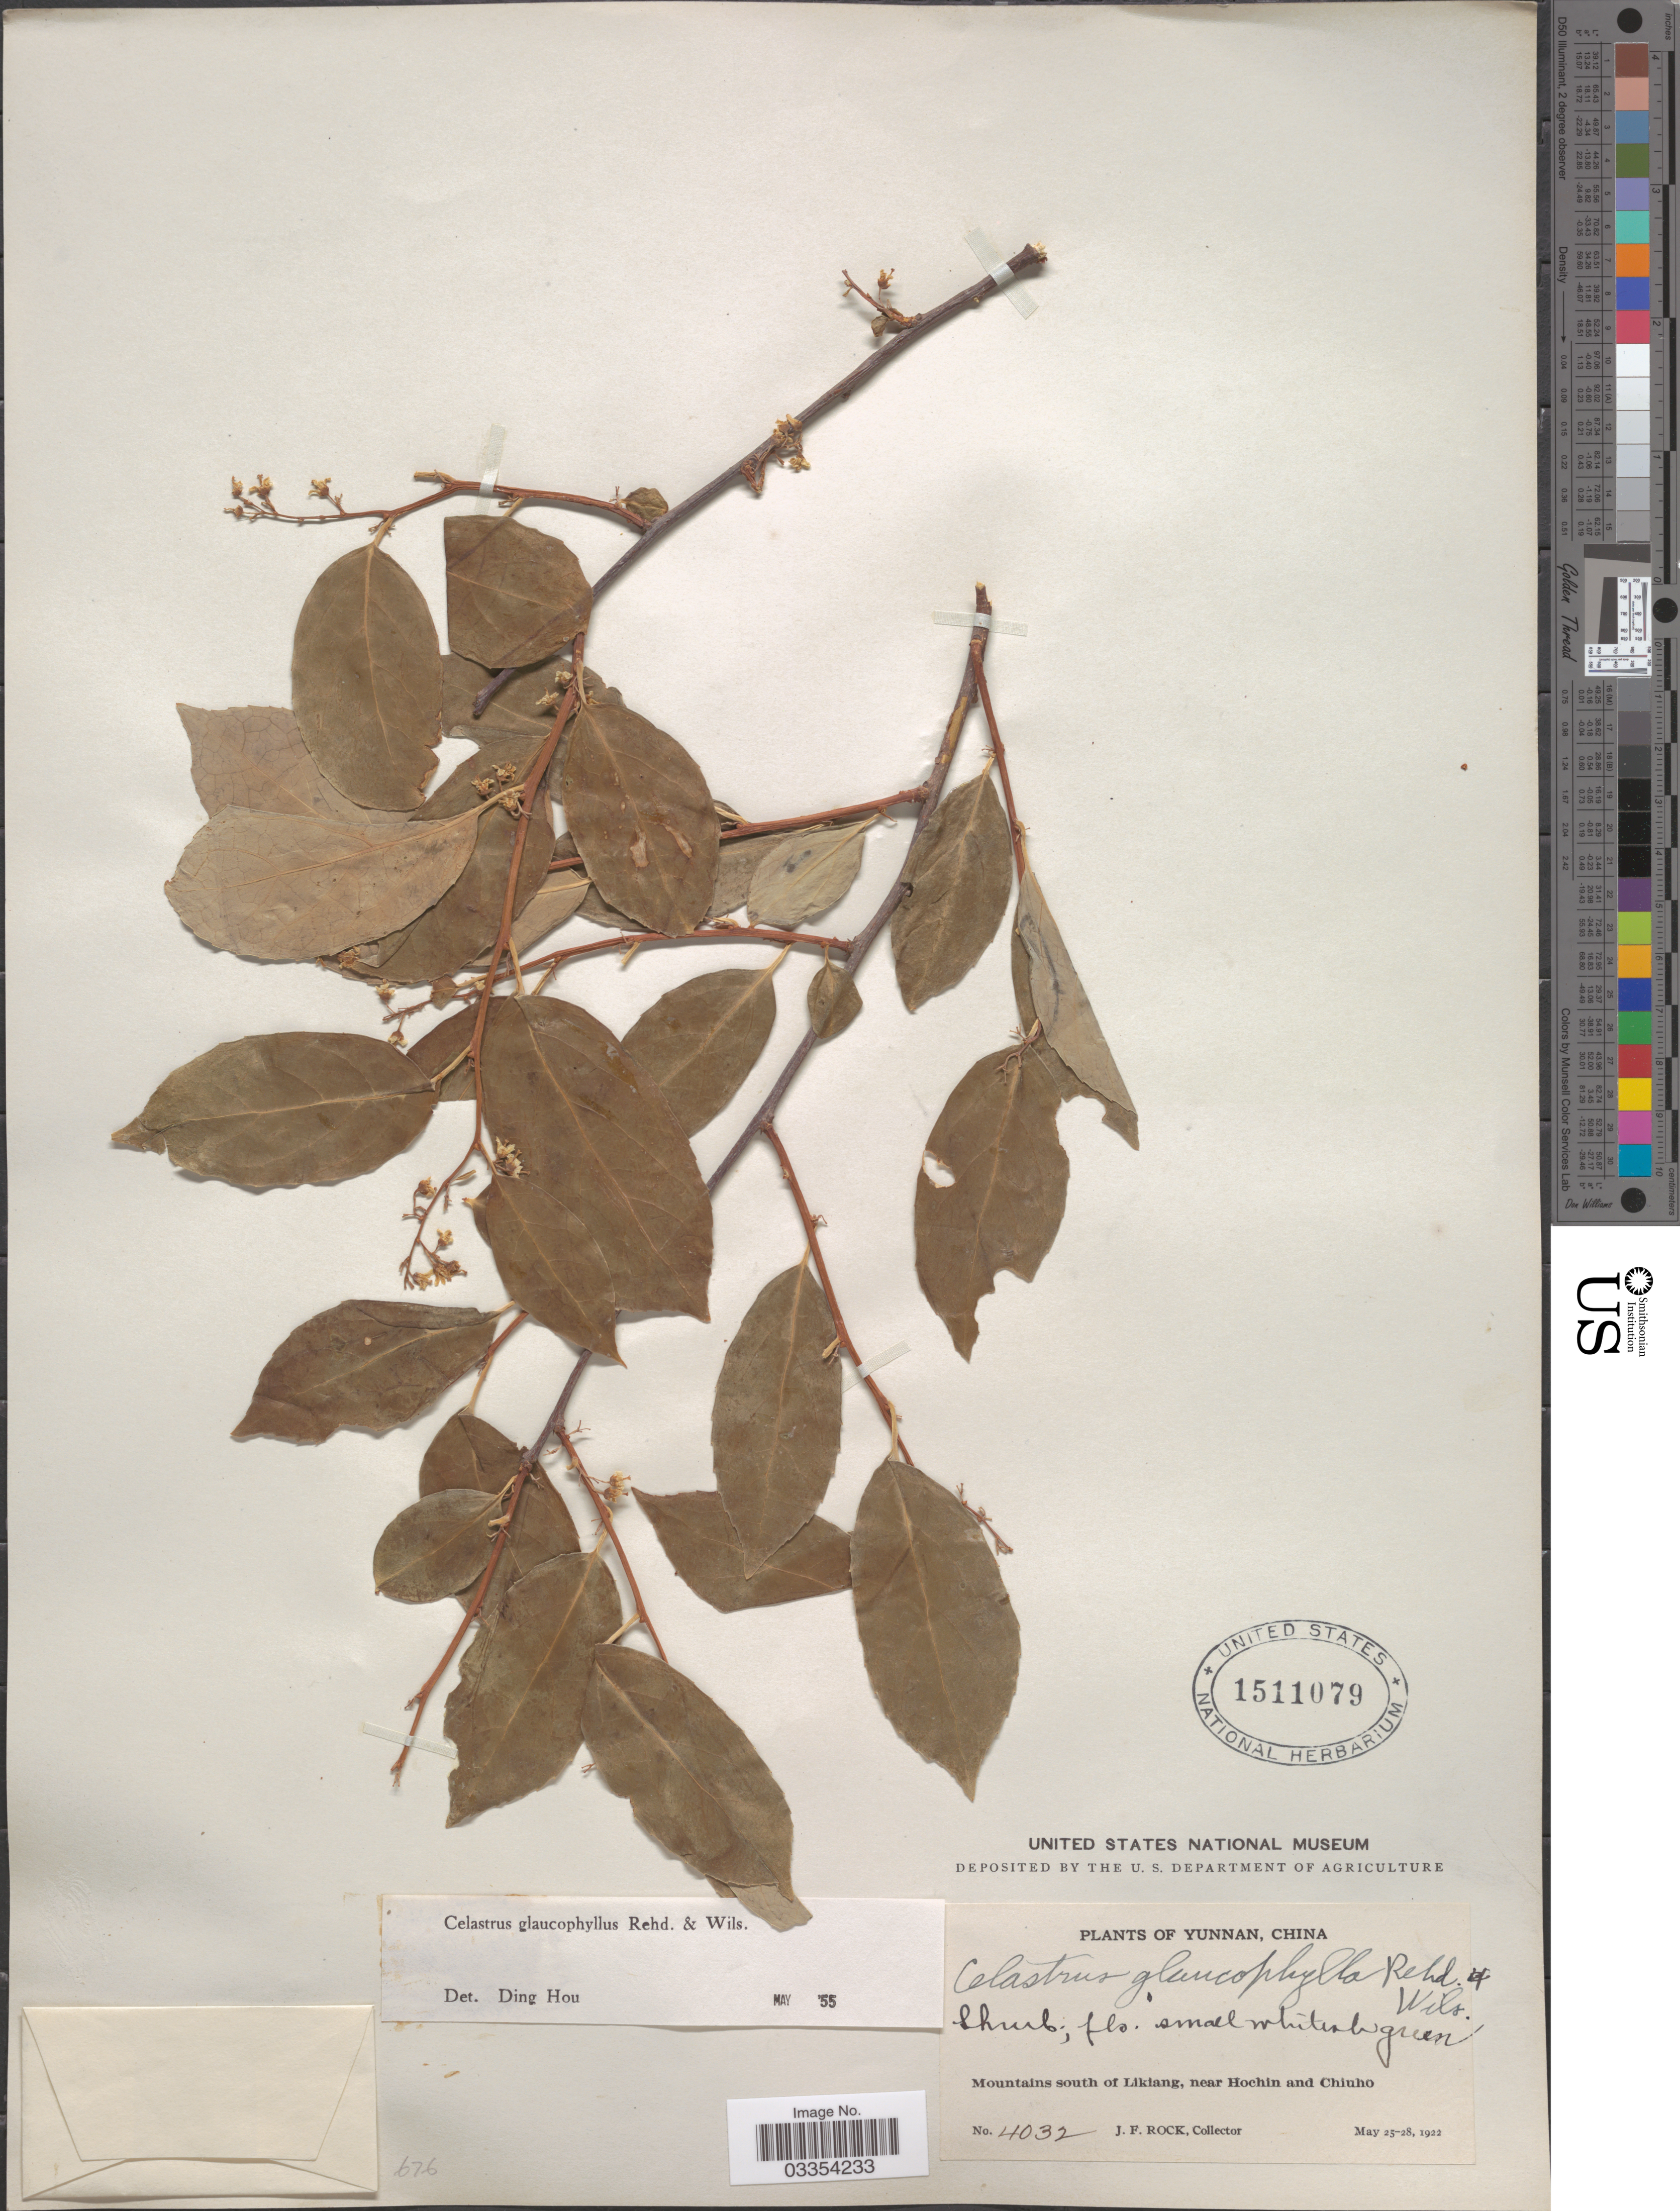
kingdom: Plantae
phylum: Tracheophyta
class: Magnoliopsida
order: Celastrales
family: Celastraceae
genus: Celastrus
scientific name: Celastrus glaucophyllus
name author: Rehder & E.H. Wilson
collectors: J. Rock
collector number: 4032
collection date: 1922-05-25/1922-05-28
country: China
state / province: Yunnan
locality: Mountains south of Likiang, near Hochin and Chiuho.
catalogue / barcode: US 1511079